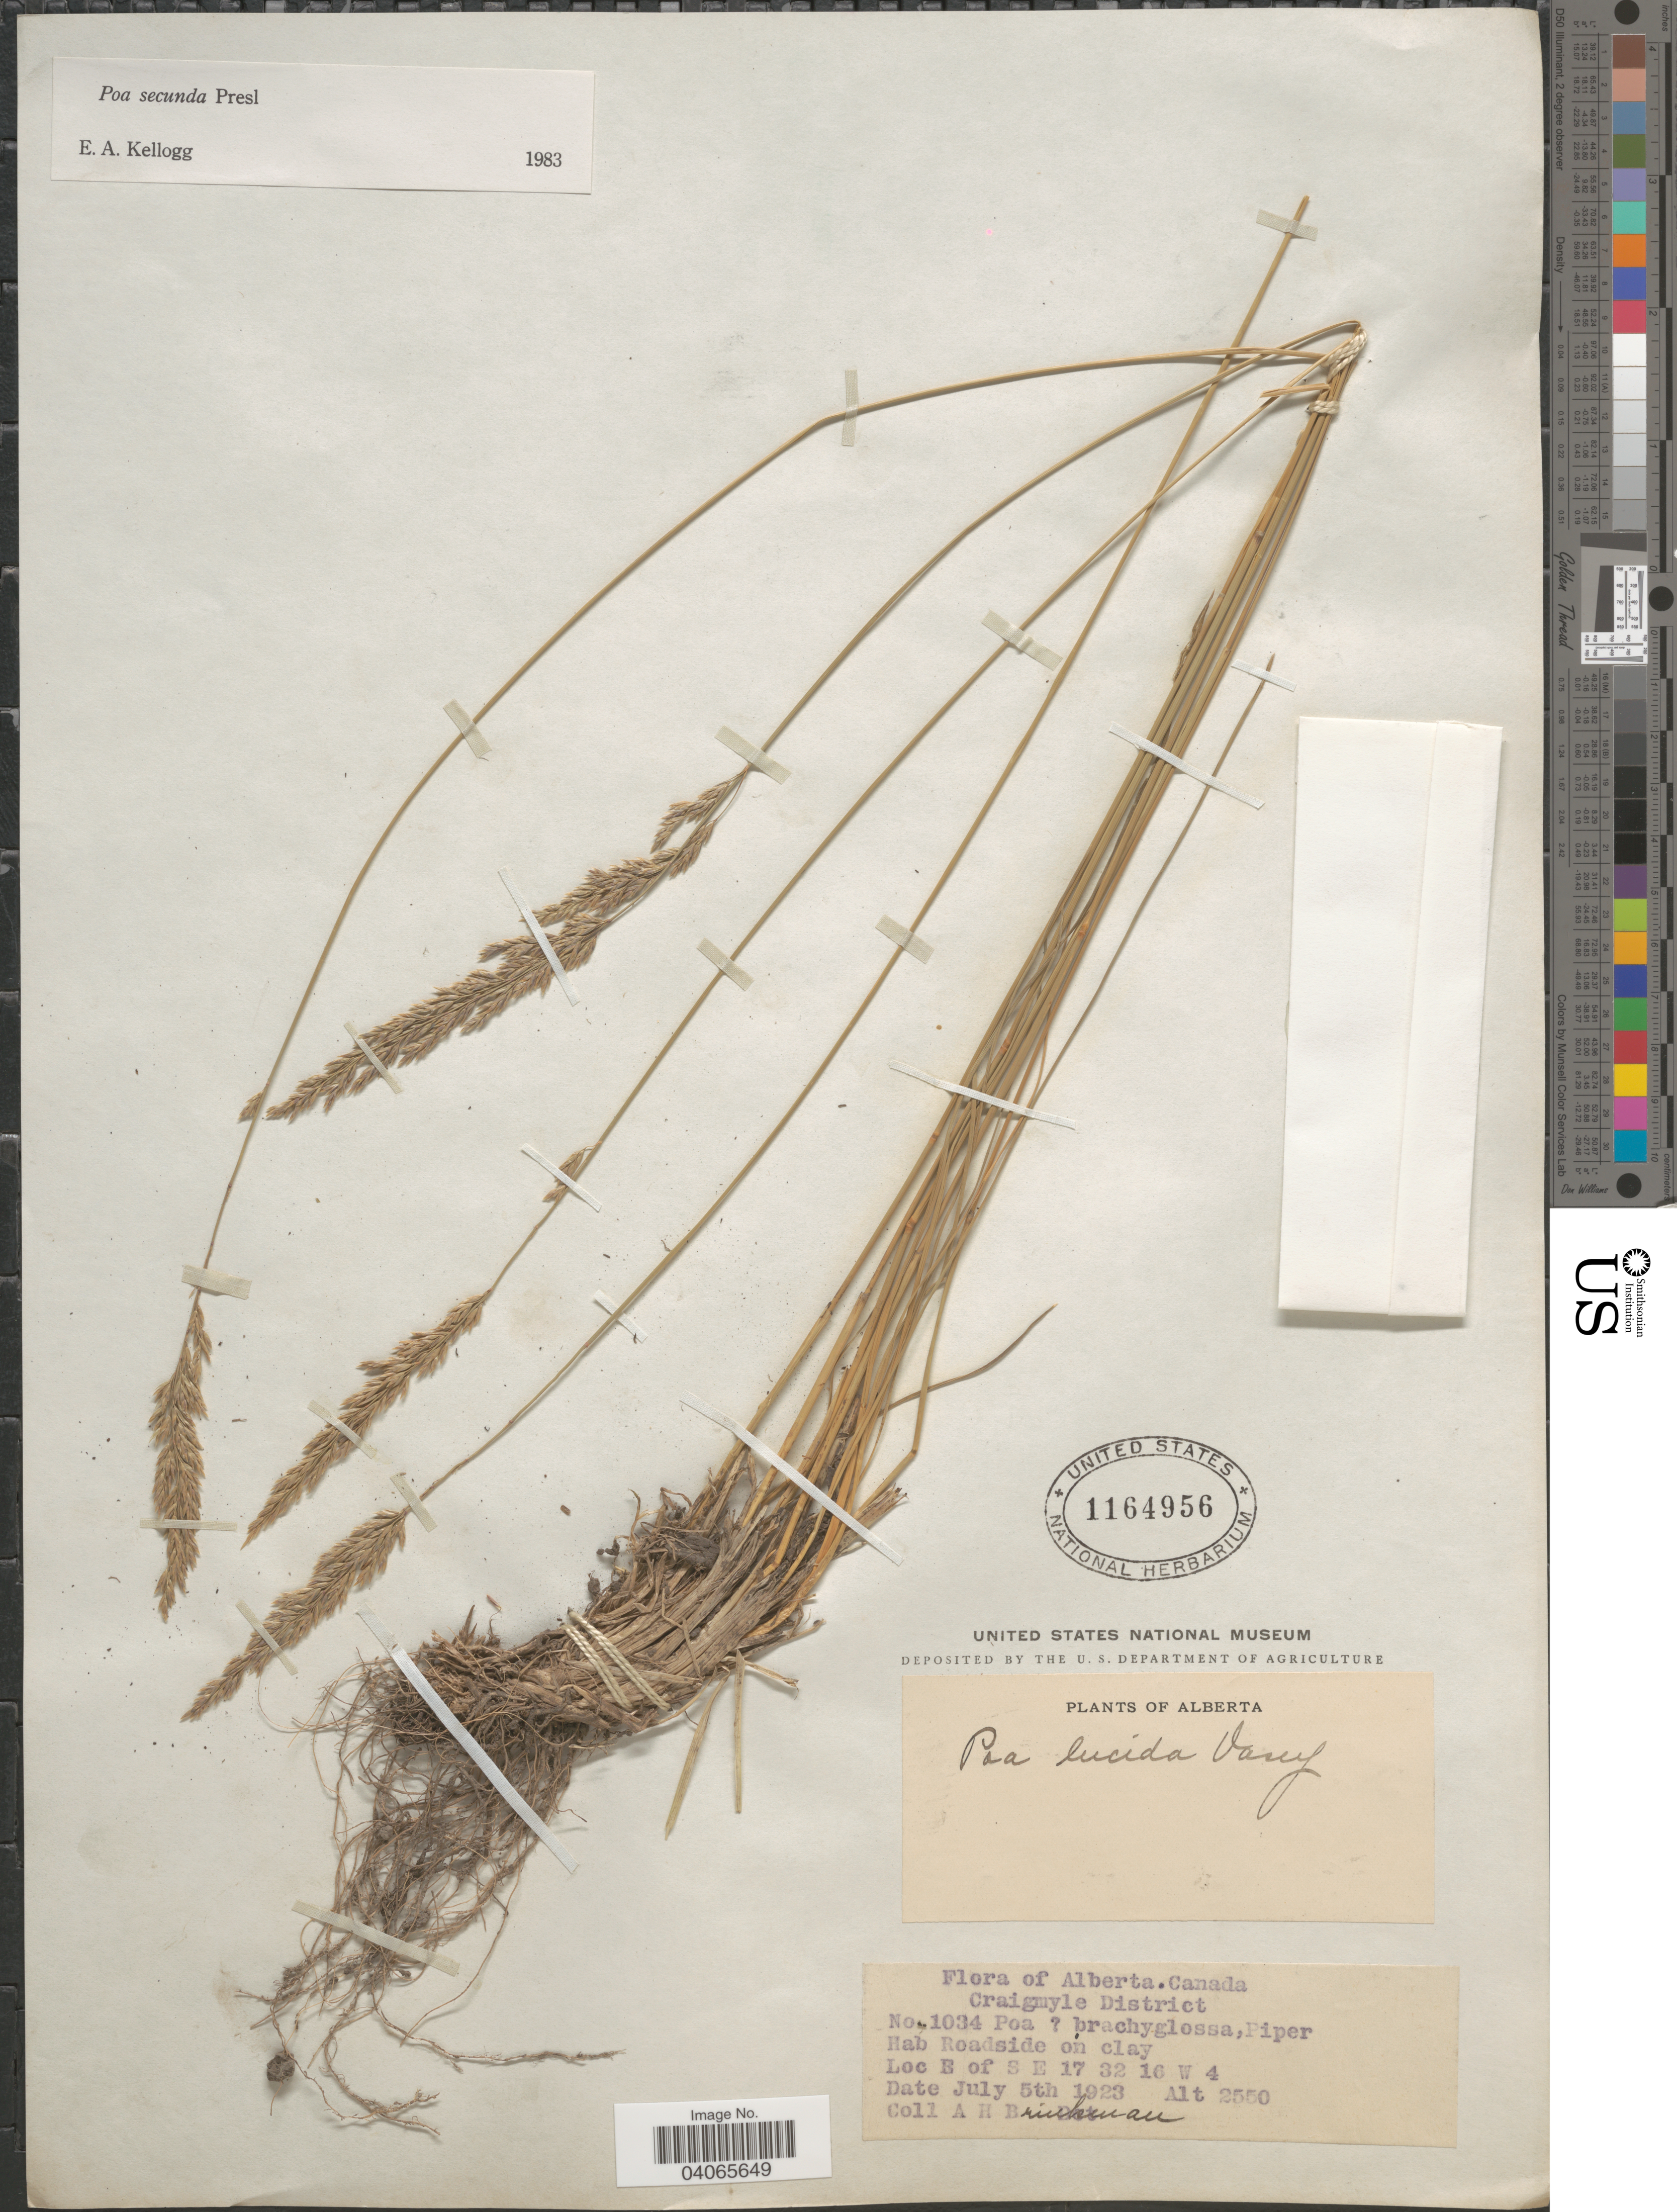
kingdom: Plantae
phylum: Tracheophyta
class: Liliopsida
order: Poales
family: Poaceae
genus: Poa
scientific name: Poa secunda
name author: J. Presl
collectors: A. Brinkman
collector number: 1034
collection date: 1923-07-05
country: Canada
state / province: Alberta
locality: Craigmyle District. E of S E 17 32 16 W 4.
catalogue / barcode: US 1164956